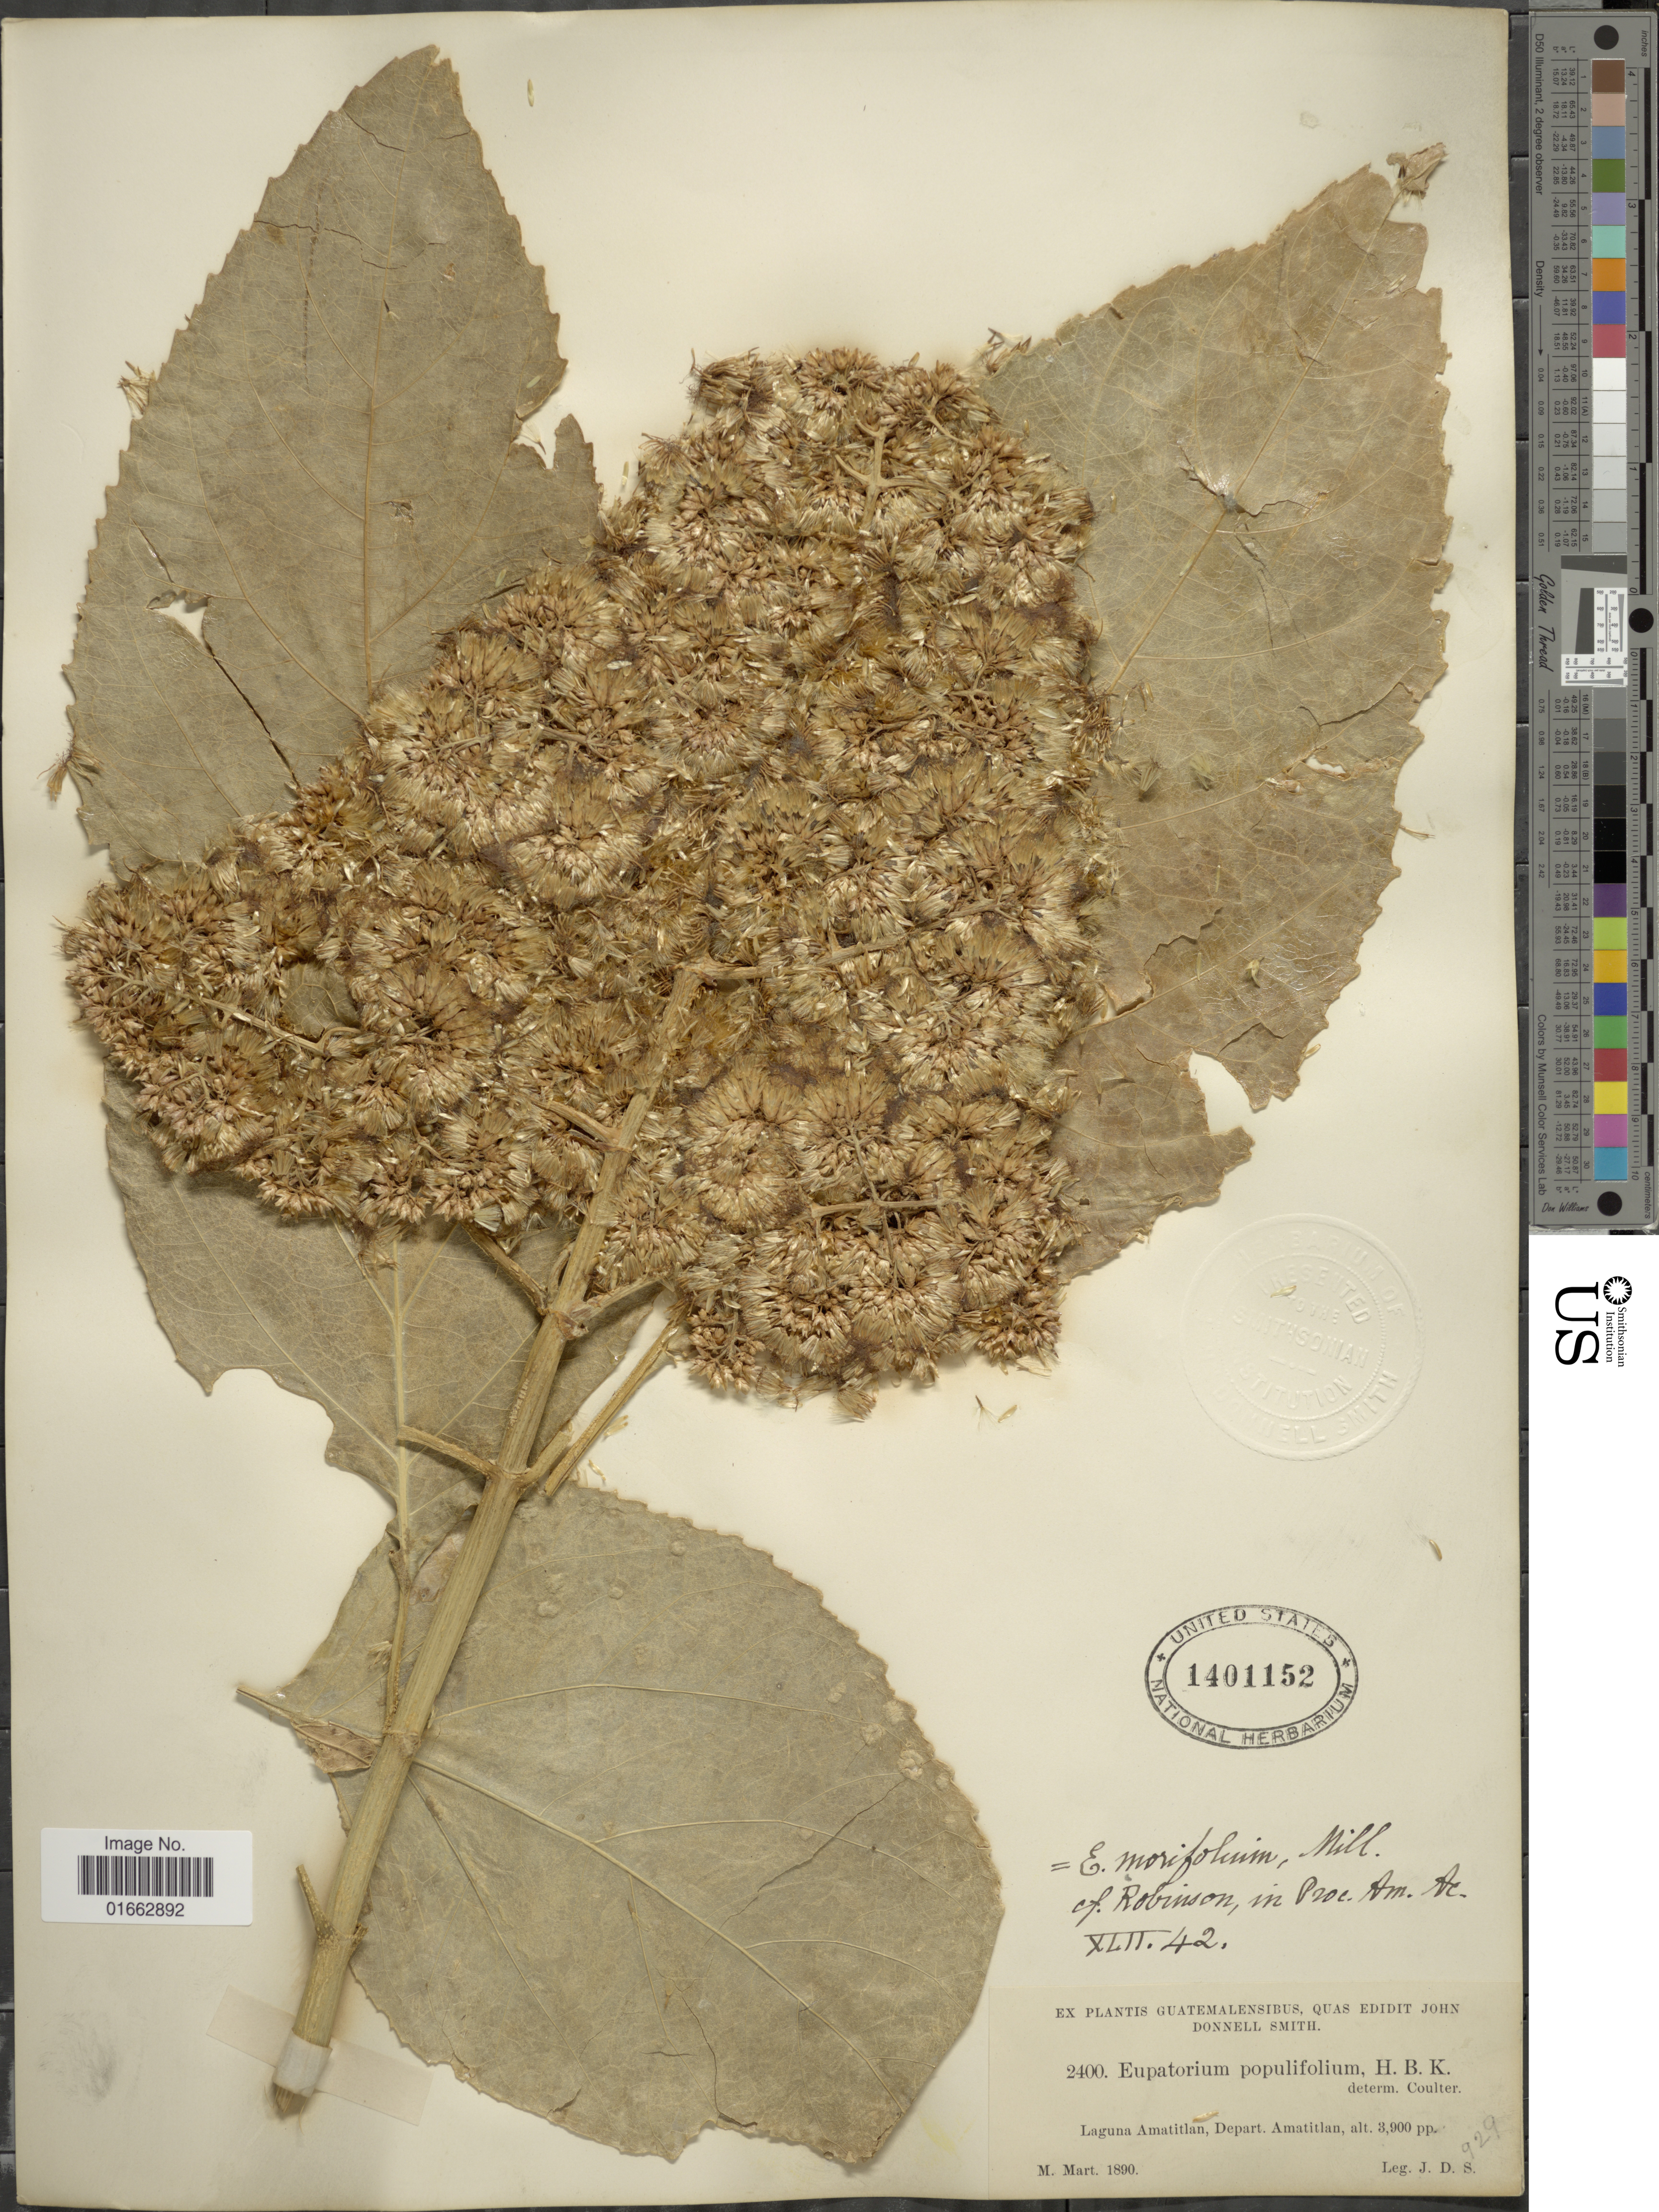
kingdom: Plantae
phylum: Tracheophyta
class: Magnoliopsida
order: Asterales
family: Asteraceae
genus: Critonia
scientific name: Critonia morifolia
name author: (Mill.) R.M. King & H. Rob.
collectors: J. Donnell Smith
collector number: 2400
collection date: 1890-03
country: Guatemala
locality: Laguna Amatitlan, Depart. Amatitlan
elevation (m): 1189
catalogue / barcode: US 1401152